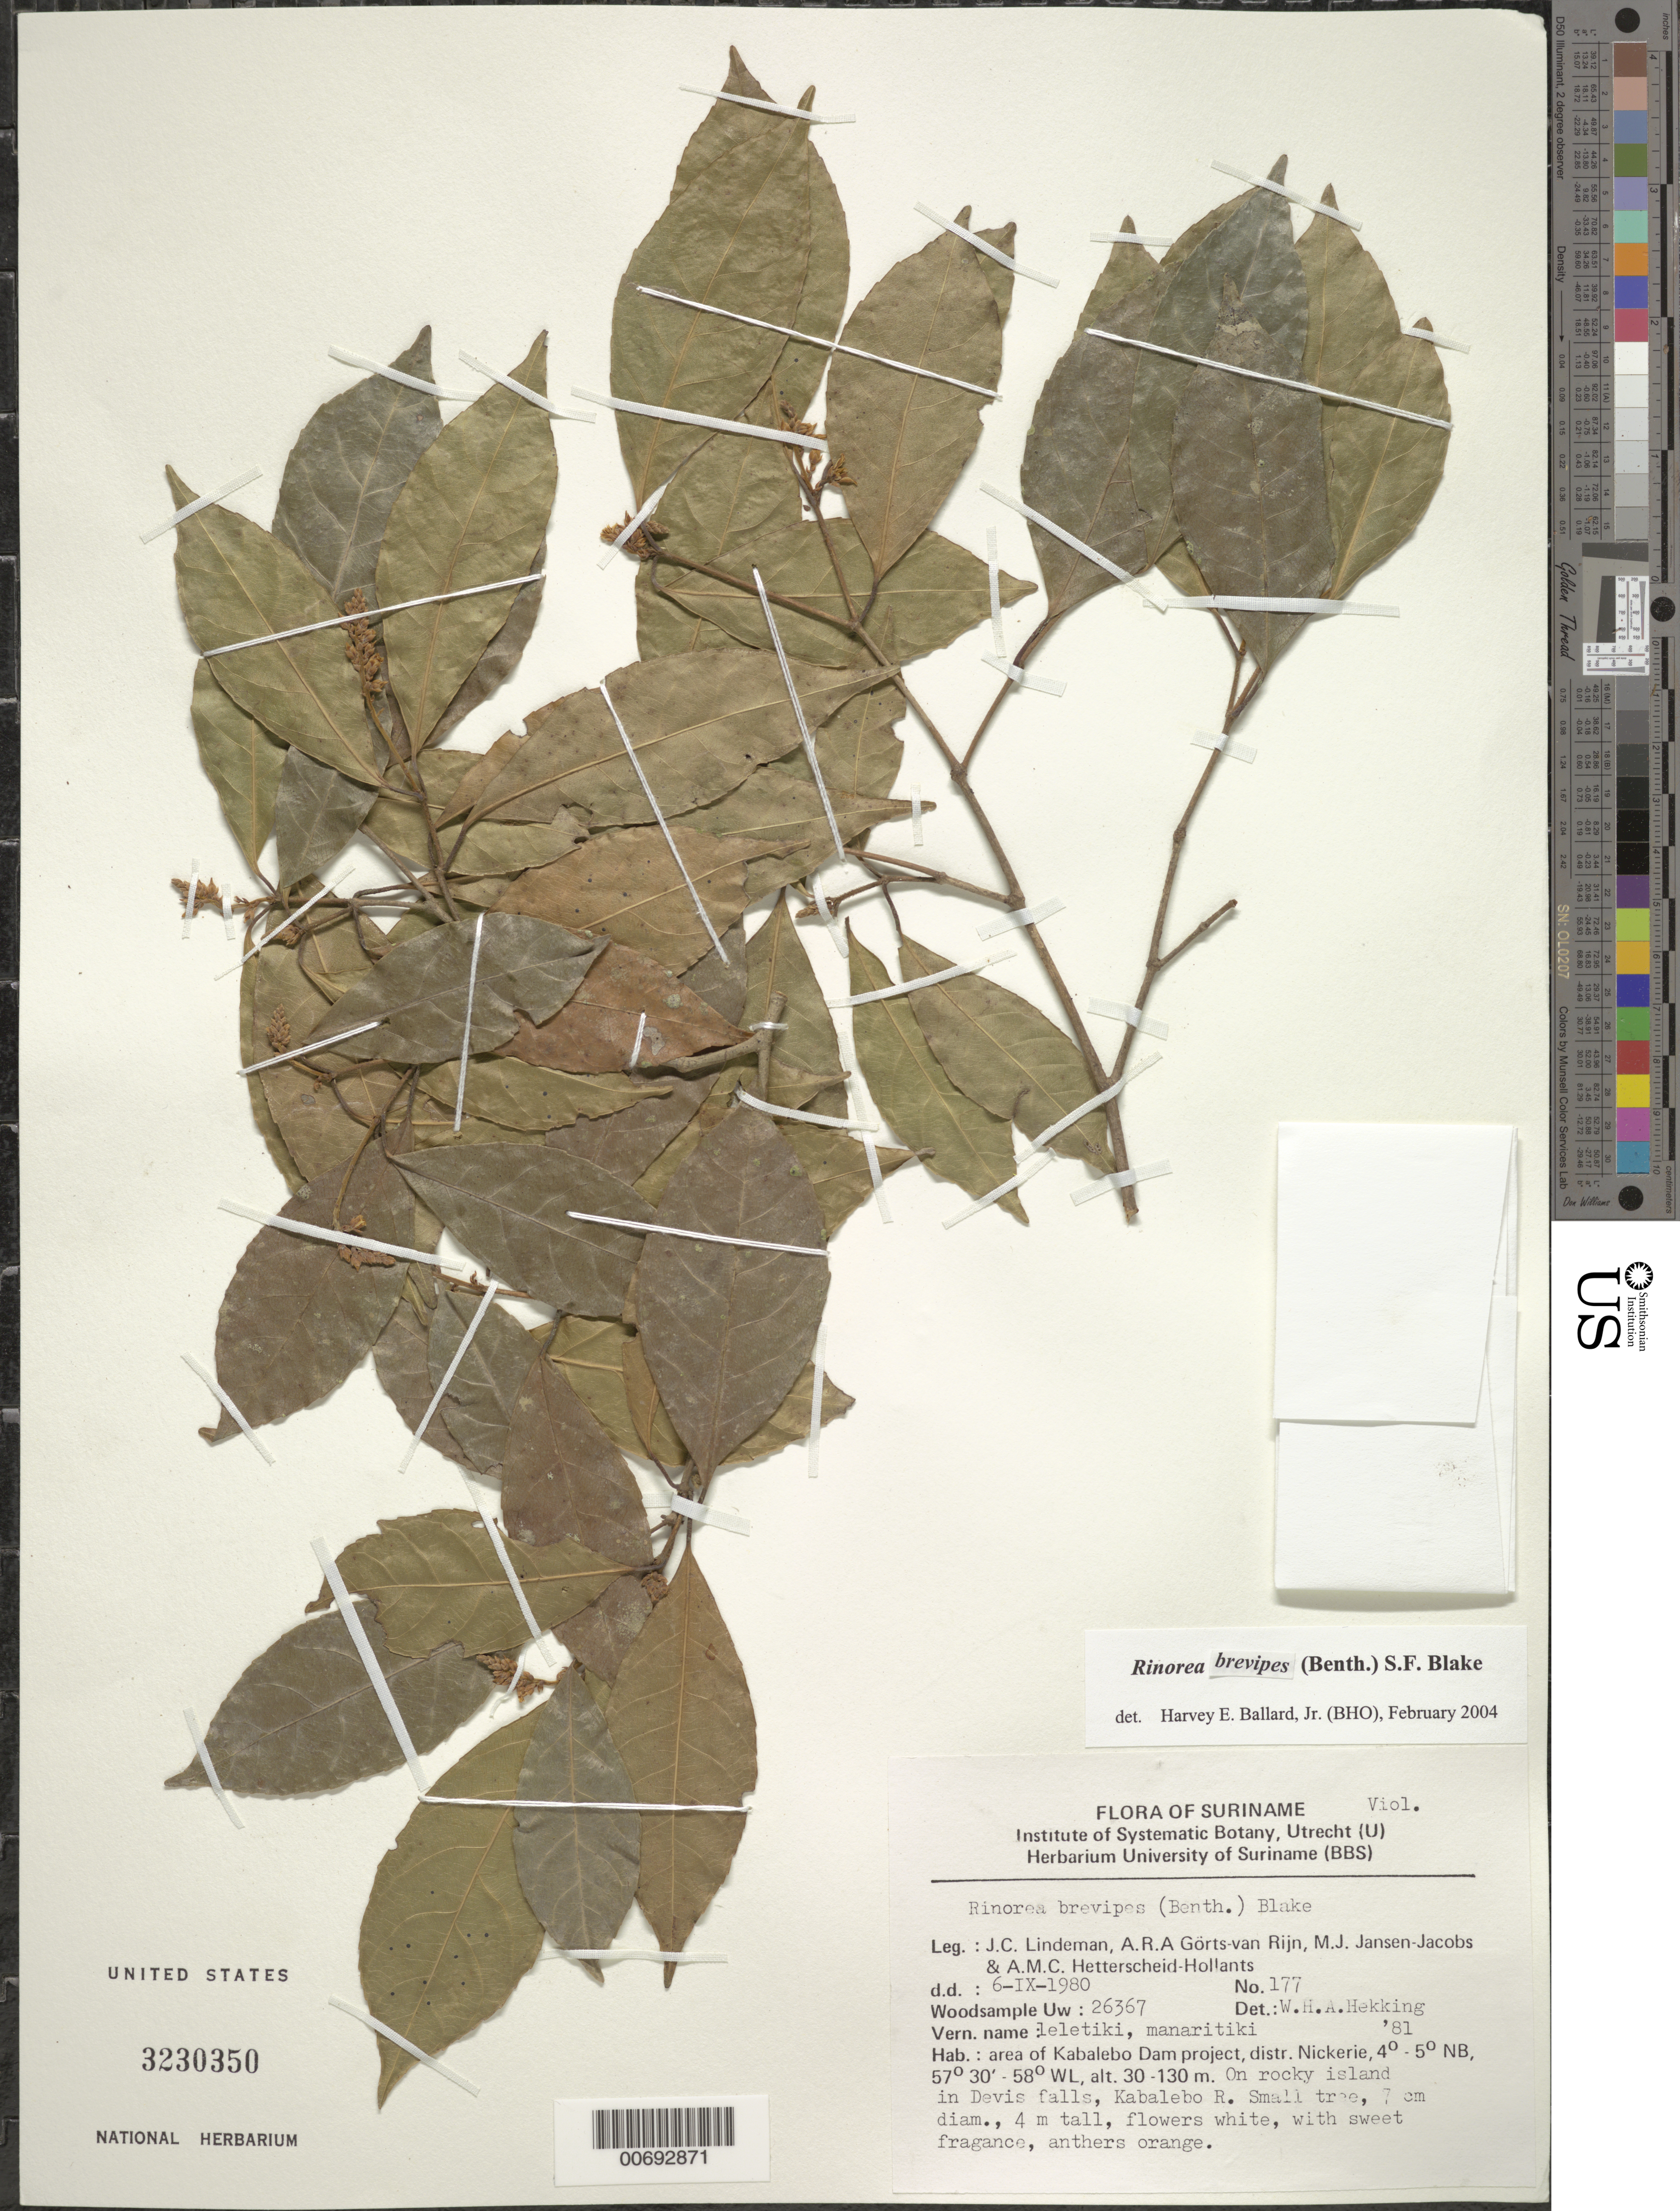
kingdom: Plantae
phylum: Tracheophyta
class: Magnoliopsida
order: Malpighiales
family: Violaceae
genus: Rinorea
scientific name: Rinorea brevipes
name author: (Benth.) S.F. Blake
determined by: Ballard, Harvey E.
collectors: J. C. Lindeman, A. .R. A. Görts-van Rijn, M. J. Jansen-Jacobs & A. Hetterscheid-Hollants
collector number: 80 177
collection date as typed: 6-Sep-80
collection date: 1980-09-06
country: Suriname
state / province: Nickerie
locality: Kabalebo Dam project area, Devis Falls, Kabalebo R.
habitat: Rocky island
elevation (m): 30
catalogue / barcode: US 3230350